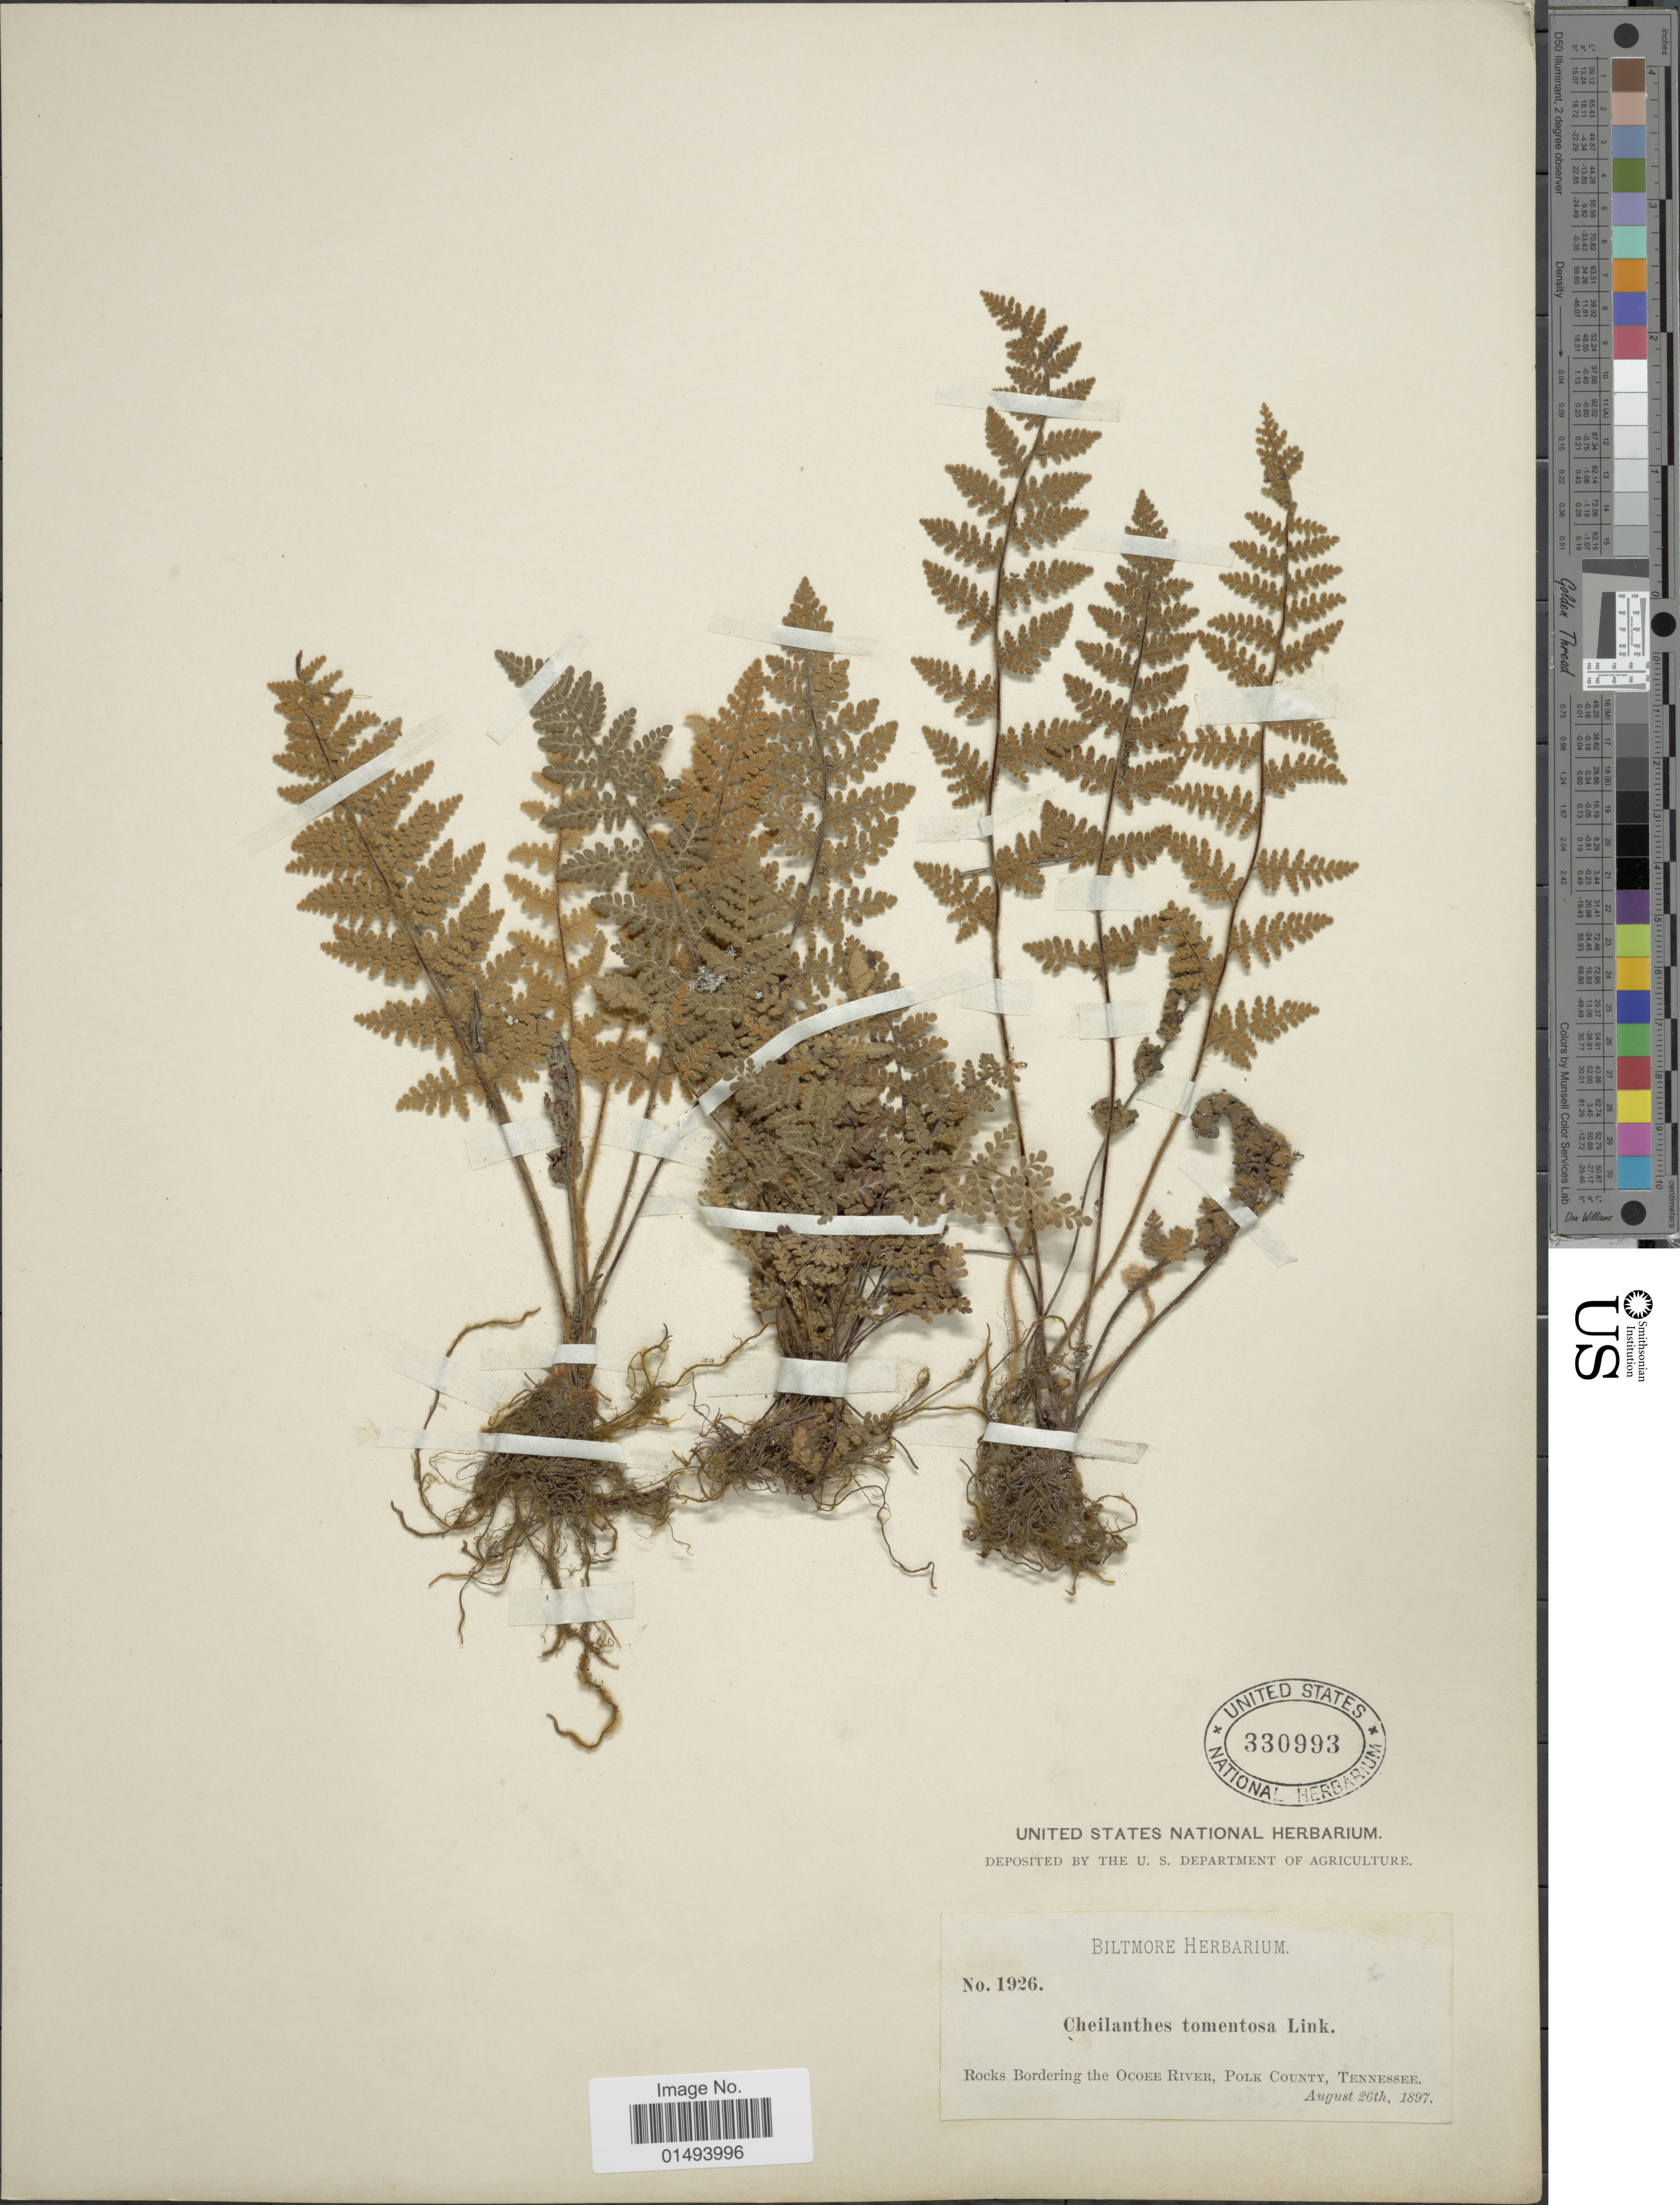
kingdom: Plantae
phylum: Tracheophyta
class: Polypodiopsida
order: Polypodiales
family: Pteridaceae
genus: Myriopteris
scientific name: Myriopteris tomentosa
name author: (Link) Fée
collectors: ex herb. Biltmore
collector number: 1929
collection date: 1897-08-26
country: United States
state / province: Tennessee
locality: Rocks Bordering the Ocoee River, Polk County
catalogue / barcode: US 330993